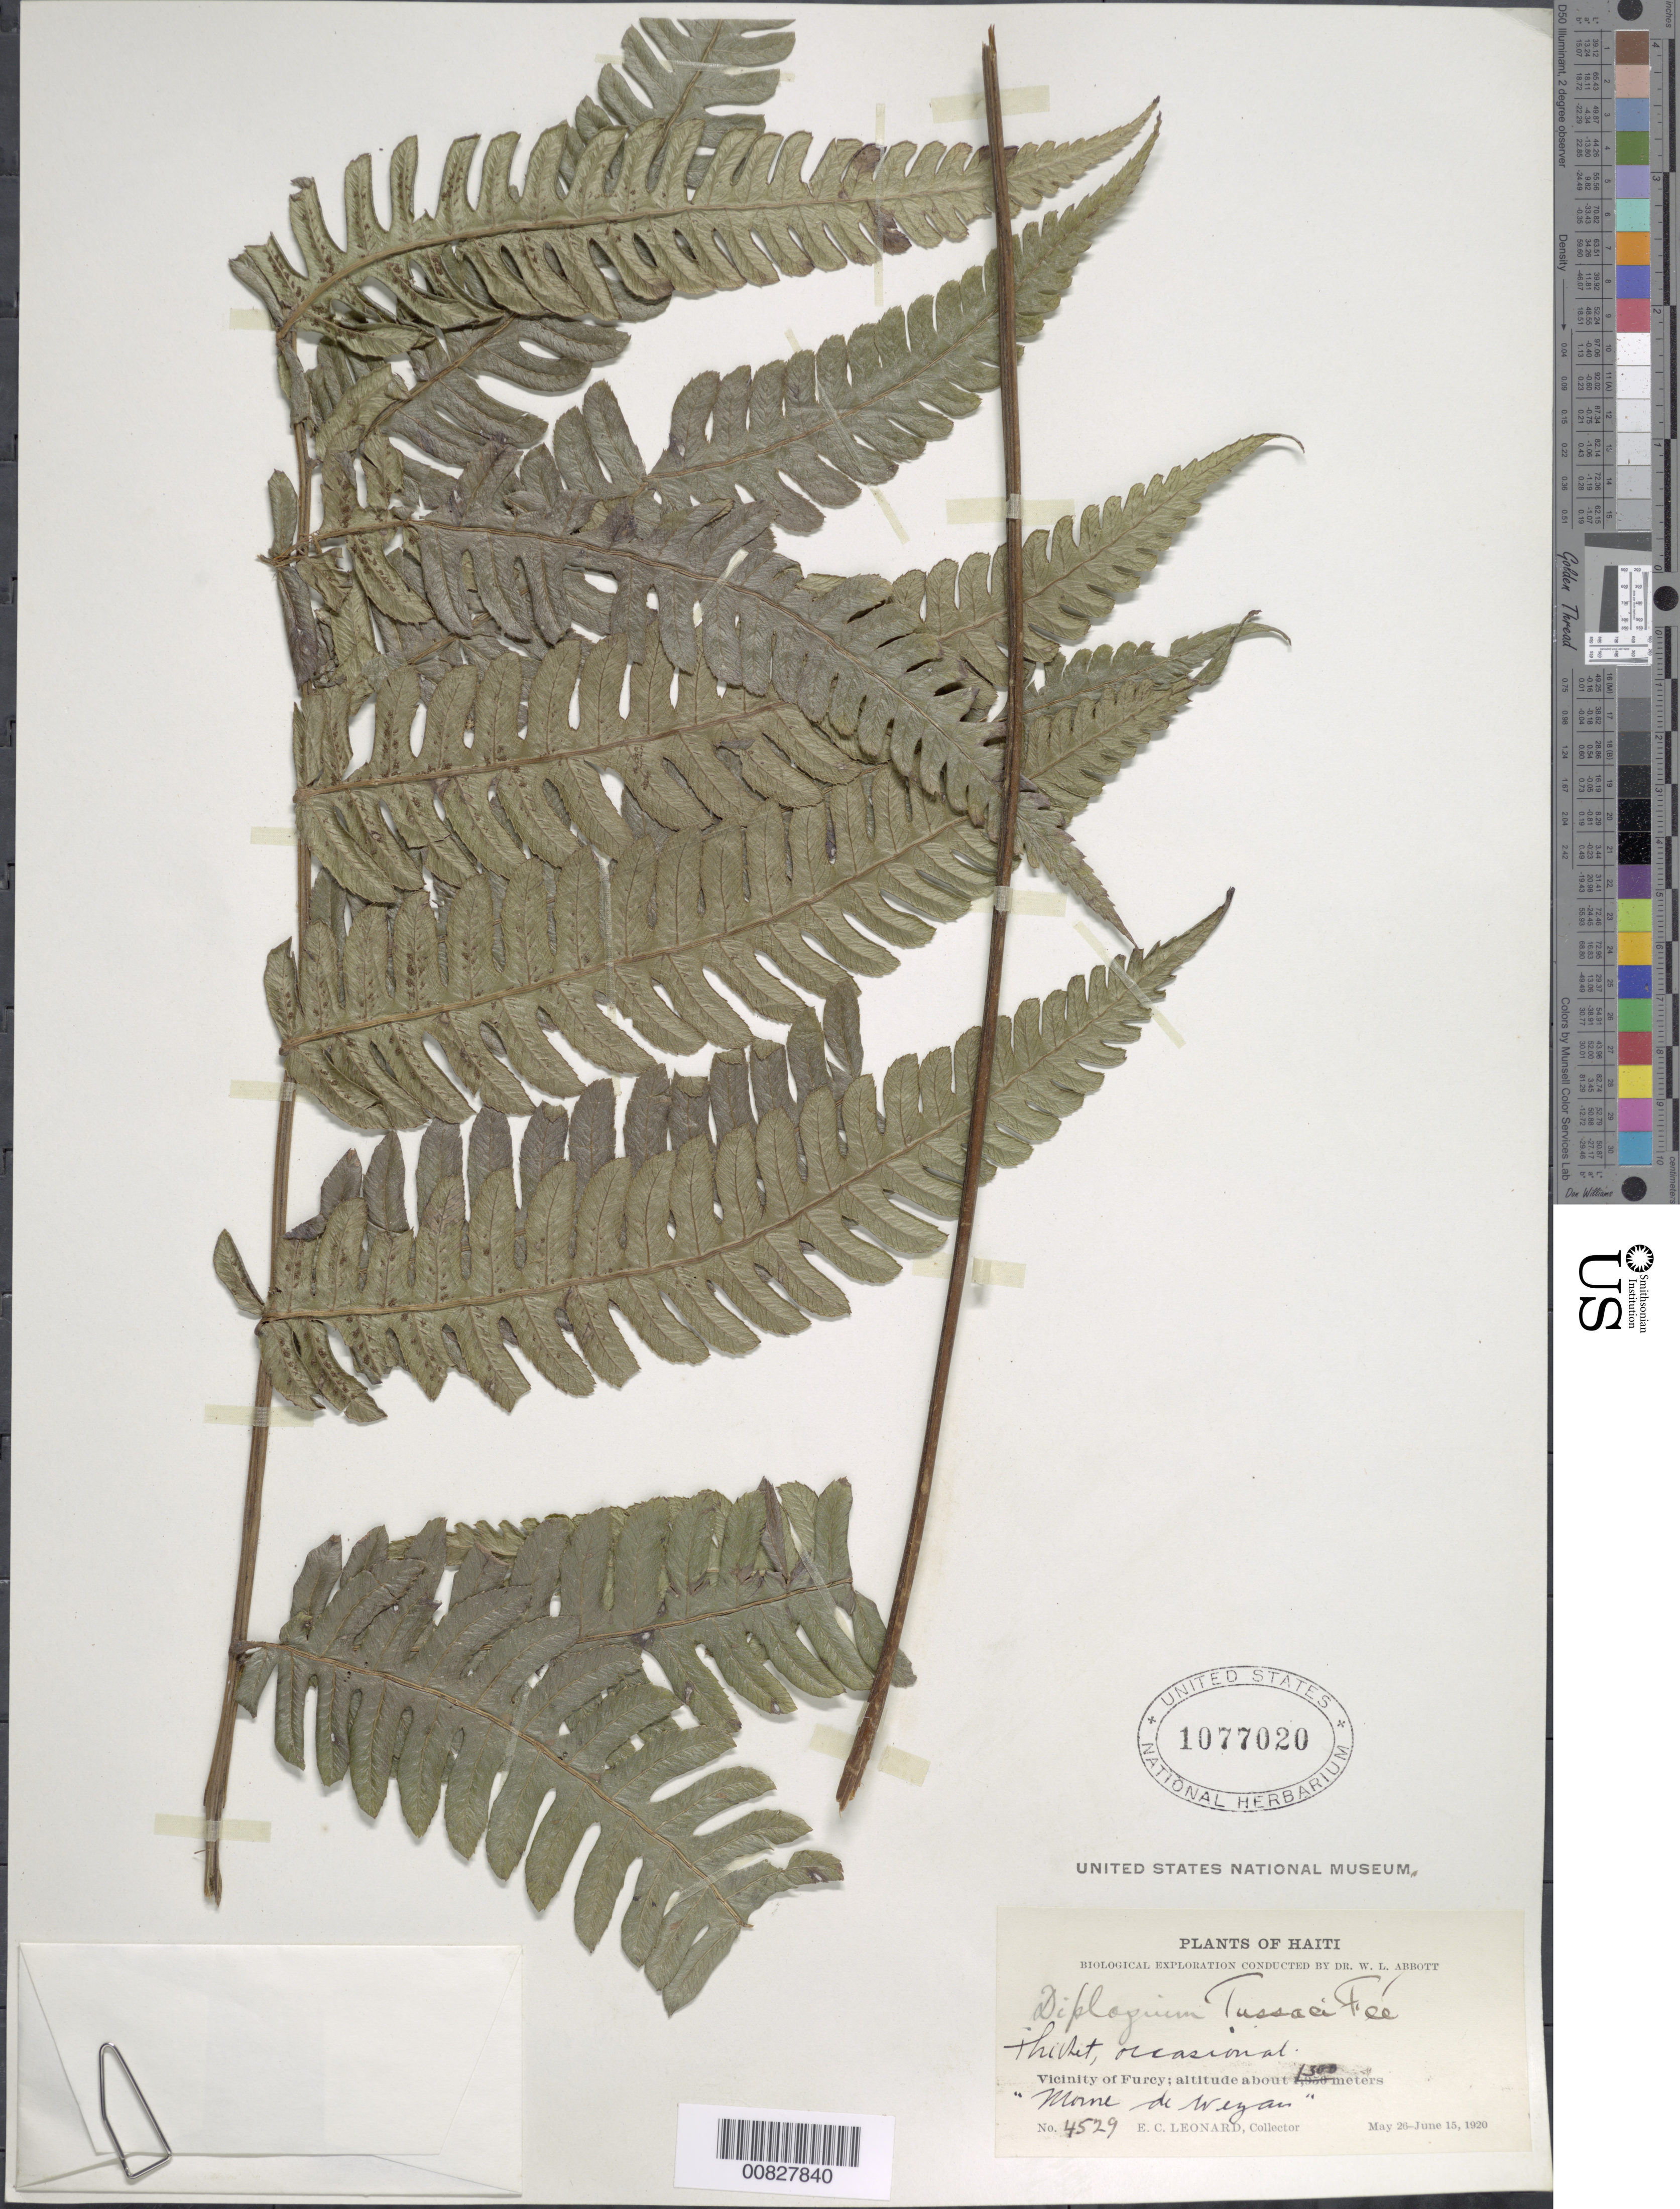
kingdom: Plantae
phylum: Tracheophyta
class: Polypodiopsida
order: Polypodiales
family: Athyriaceae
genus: Diplazium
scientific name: Diplazium tussacii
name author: Fée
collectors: E. C. Leonard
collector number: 4529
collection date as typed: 26 May 1920 to 15 Jun 1920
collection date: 1920-05-26/1920-06-15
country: Haiti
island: Hispaniola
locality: Furcy vicinity, Morne de Weyan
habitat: Thicket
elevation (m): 1300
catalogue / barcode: US 1077020